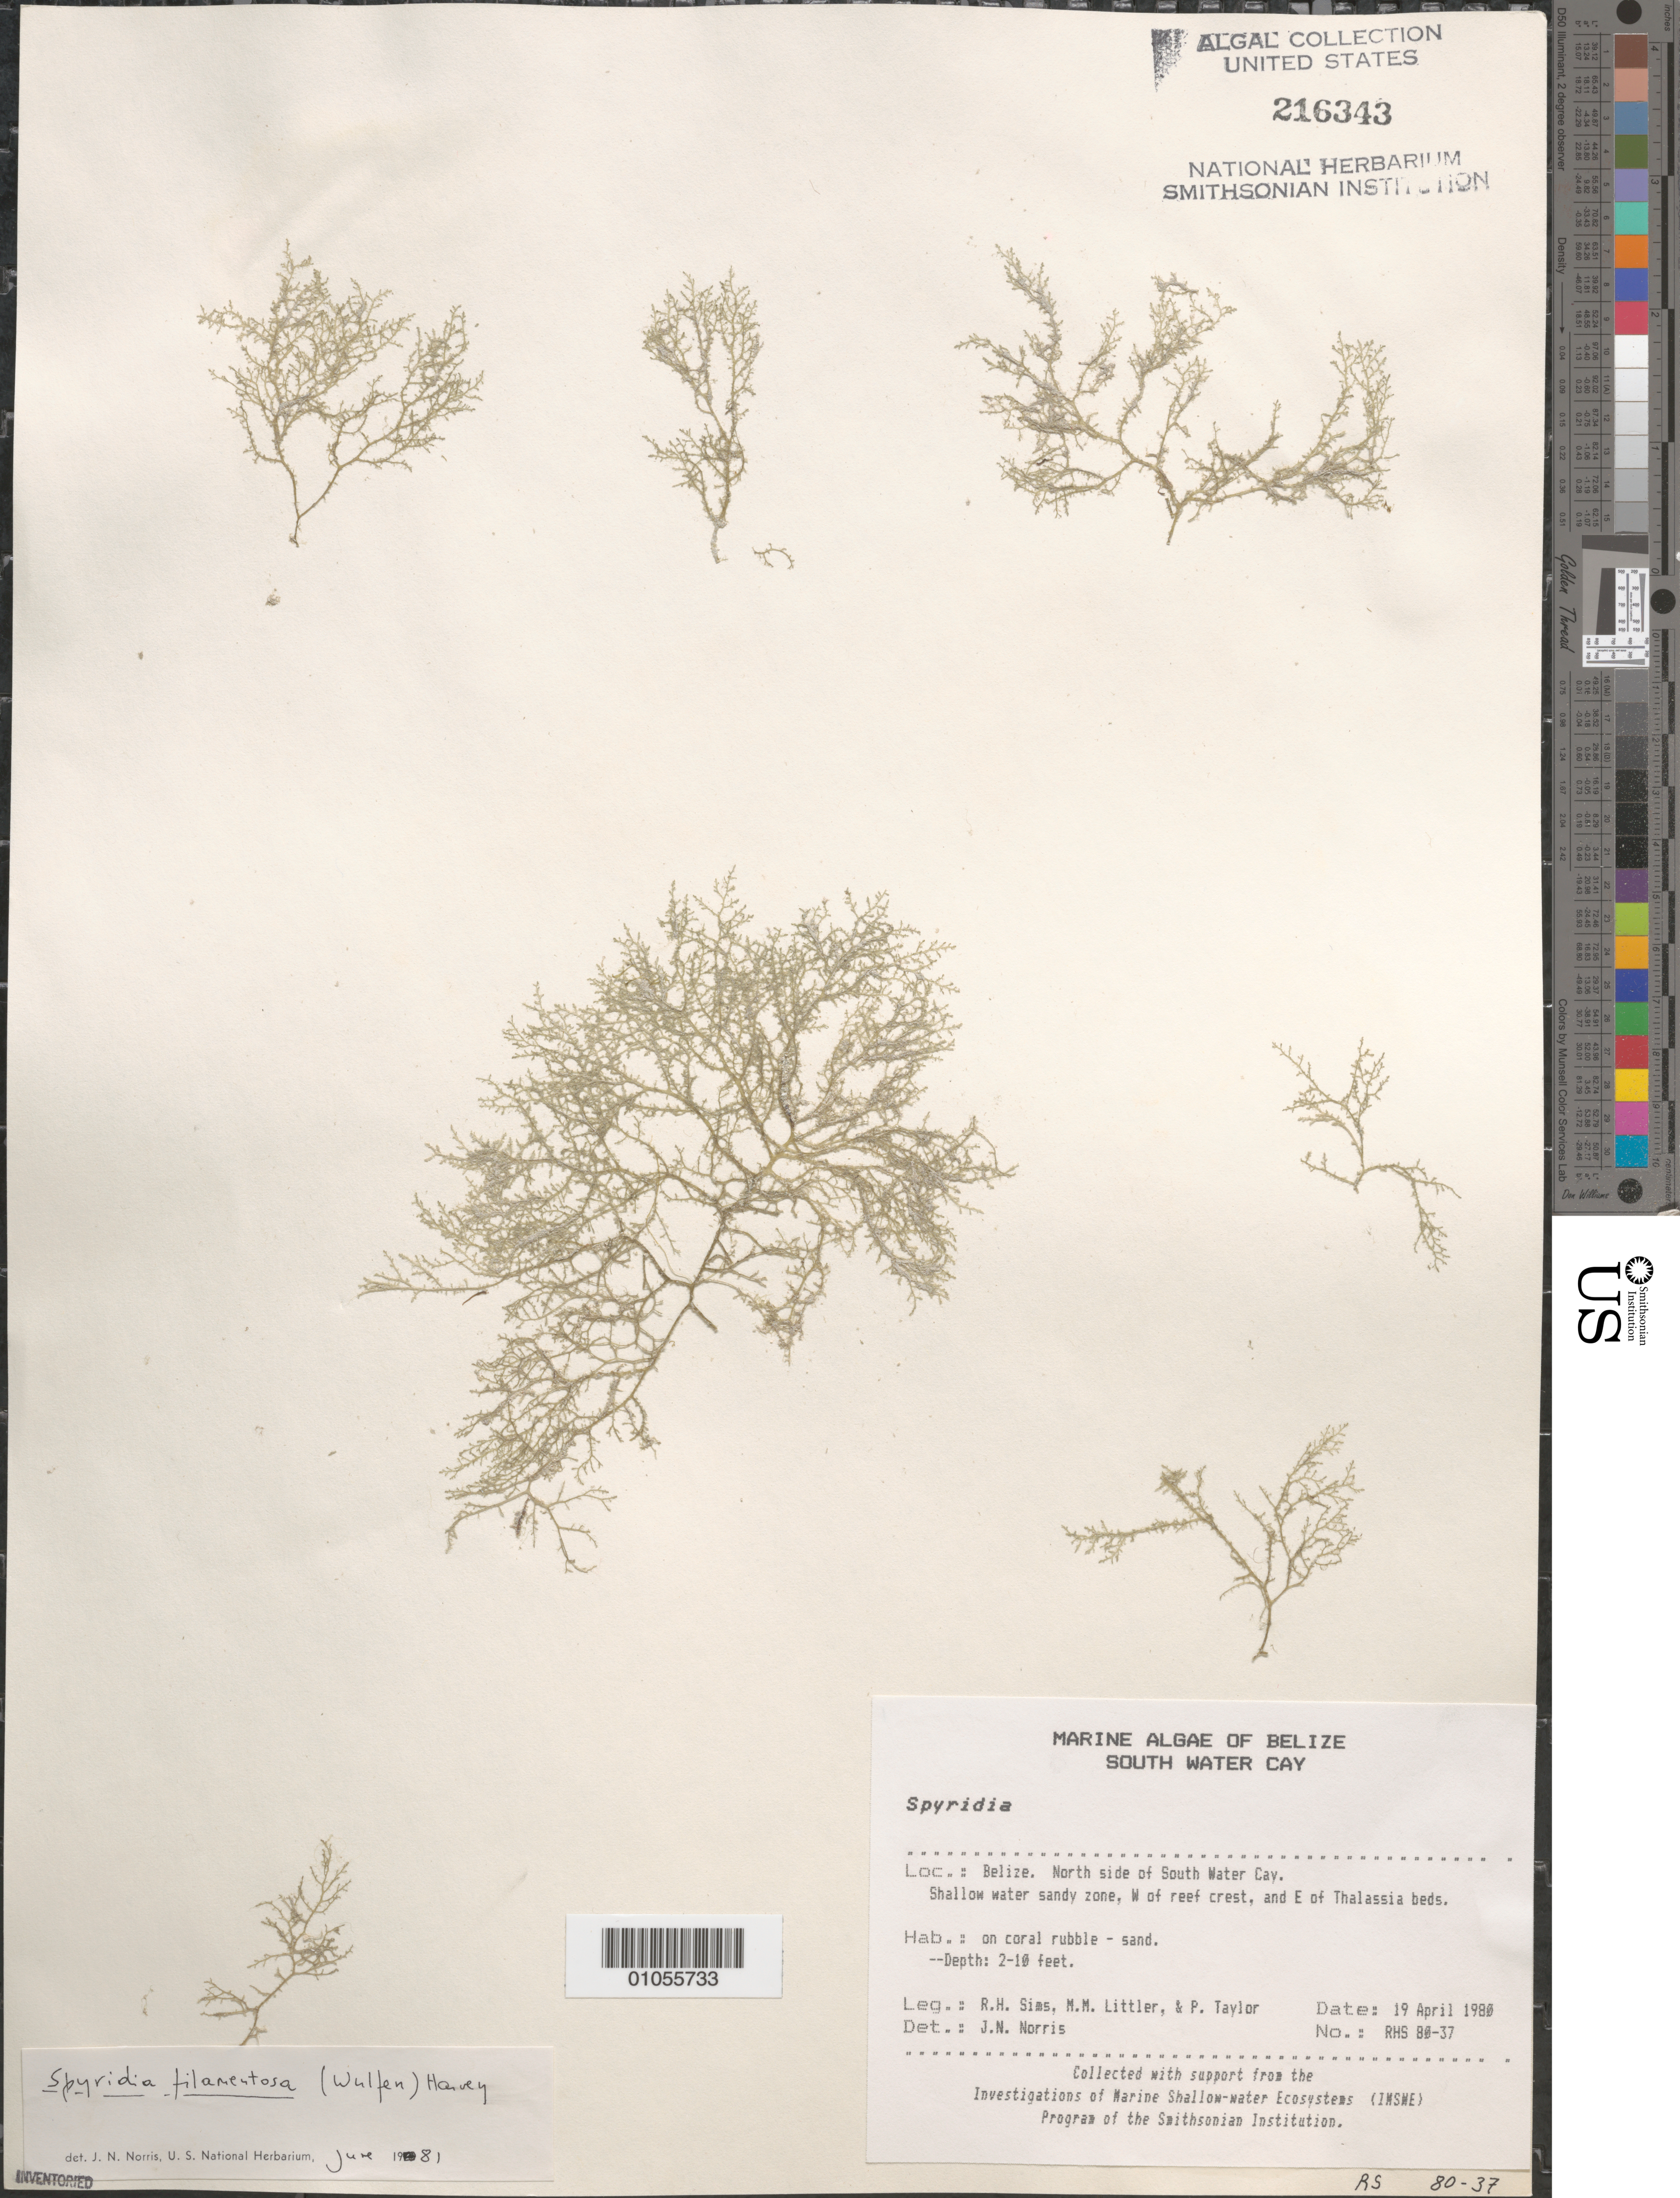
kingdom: Plantae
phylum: Rhodophyta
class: Florideophyceae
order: Ceramiales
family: Spyridiaceae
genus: Spyridia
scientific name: Spyridia filamentosa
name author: (Wulfen) Harv.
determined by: Norris, James N.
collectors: R. H. Sims, M. M. Littler & P. R. Taylor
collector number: RHS 80-37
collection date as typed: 19 Apr 1980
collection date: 1980-04-19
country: Belize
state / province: Stann Creek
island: South Water Cay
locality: North side of South Water Cay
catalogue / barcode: US 216343